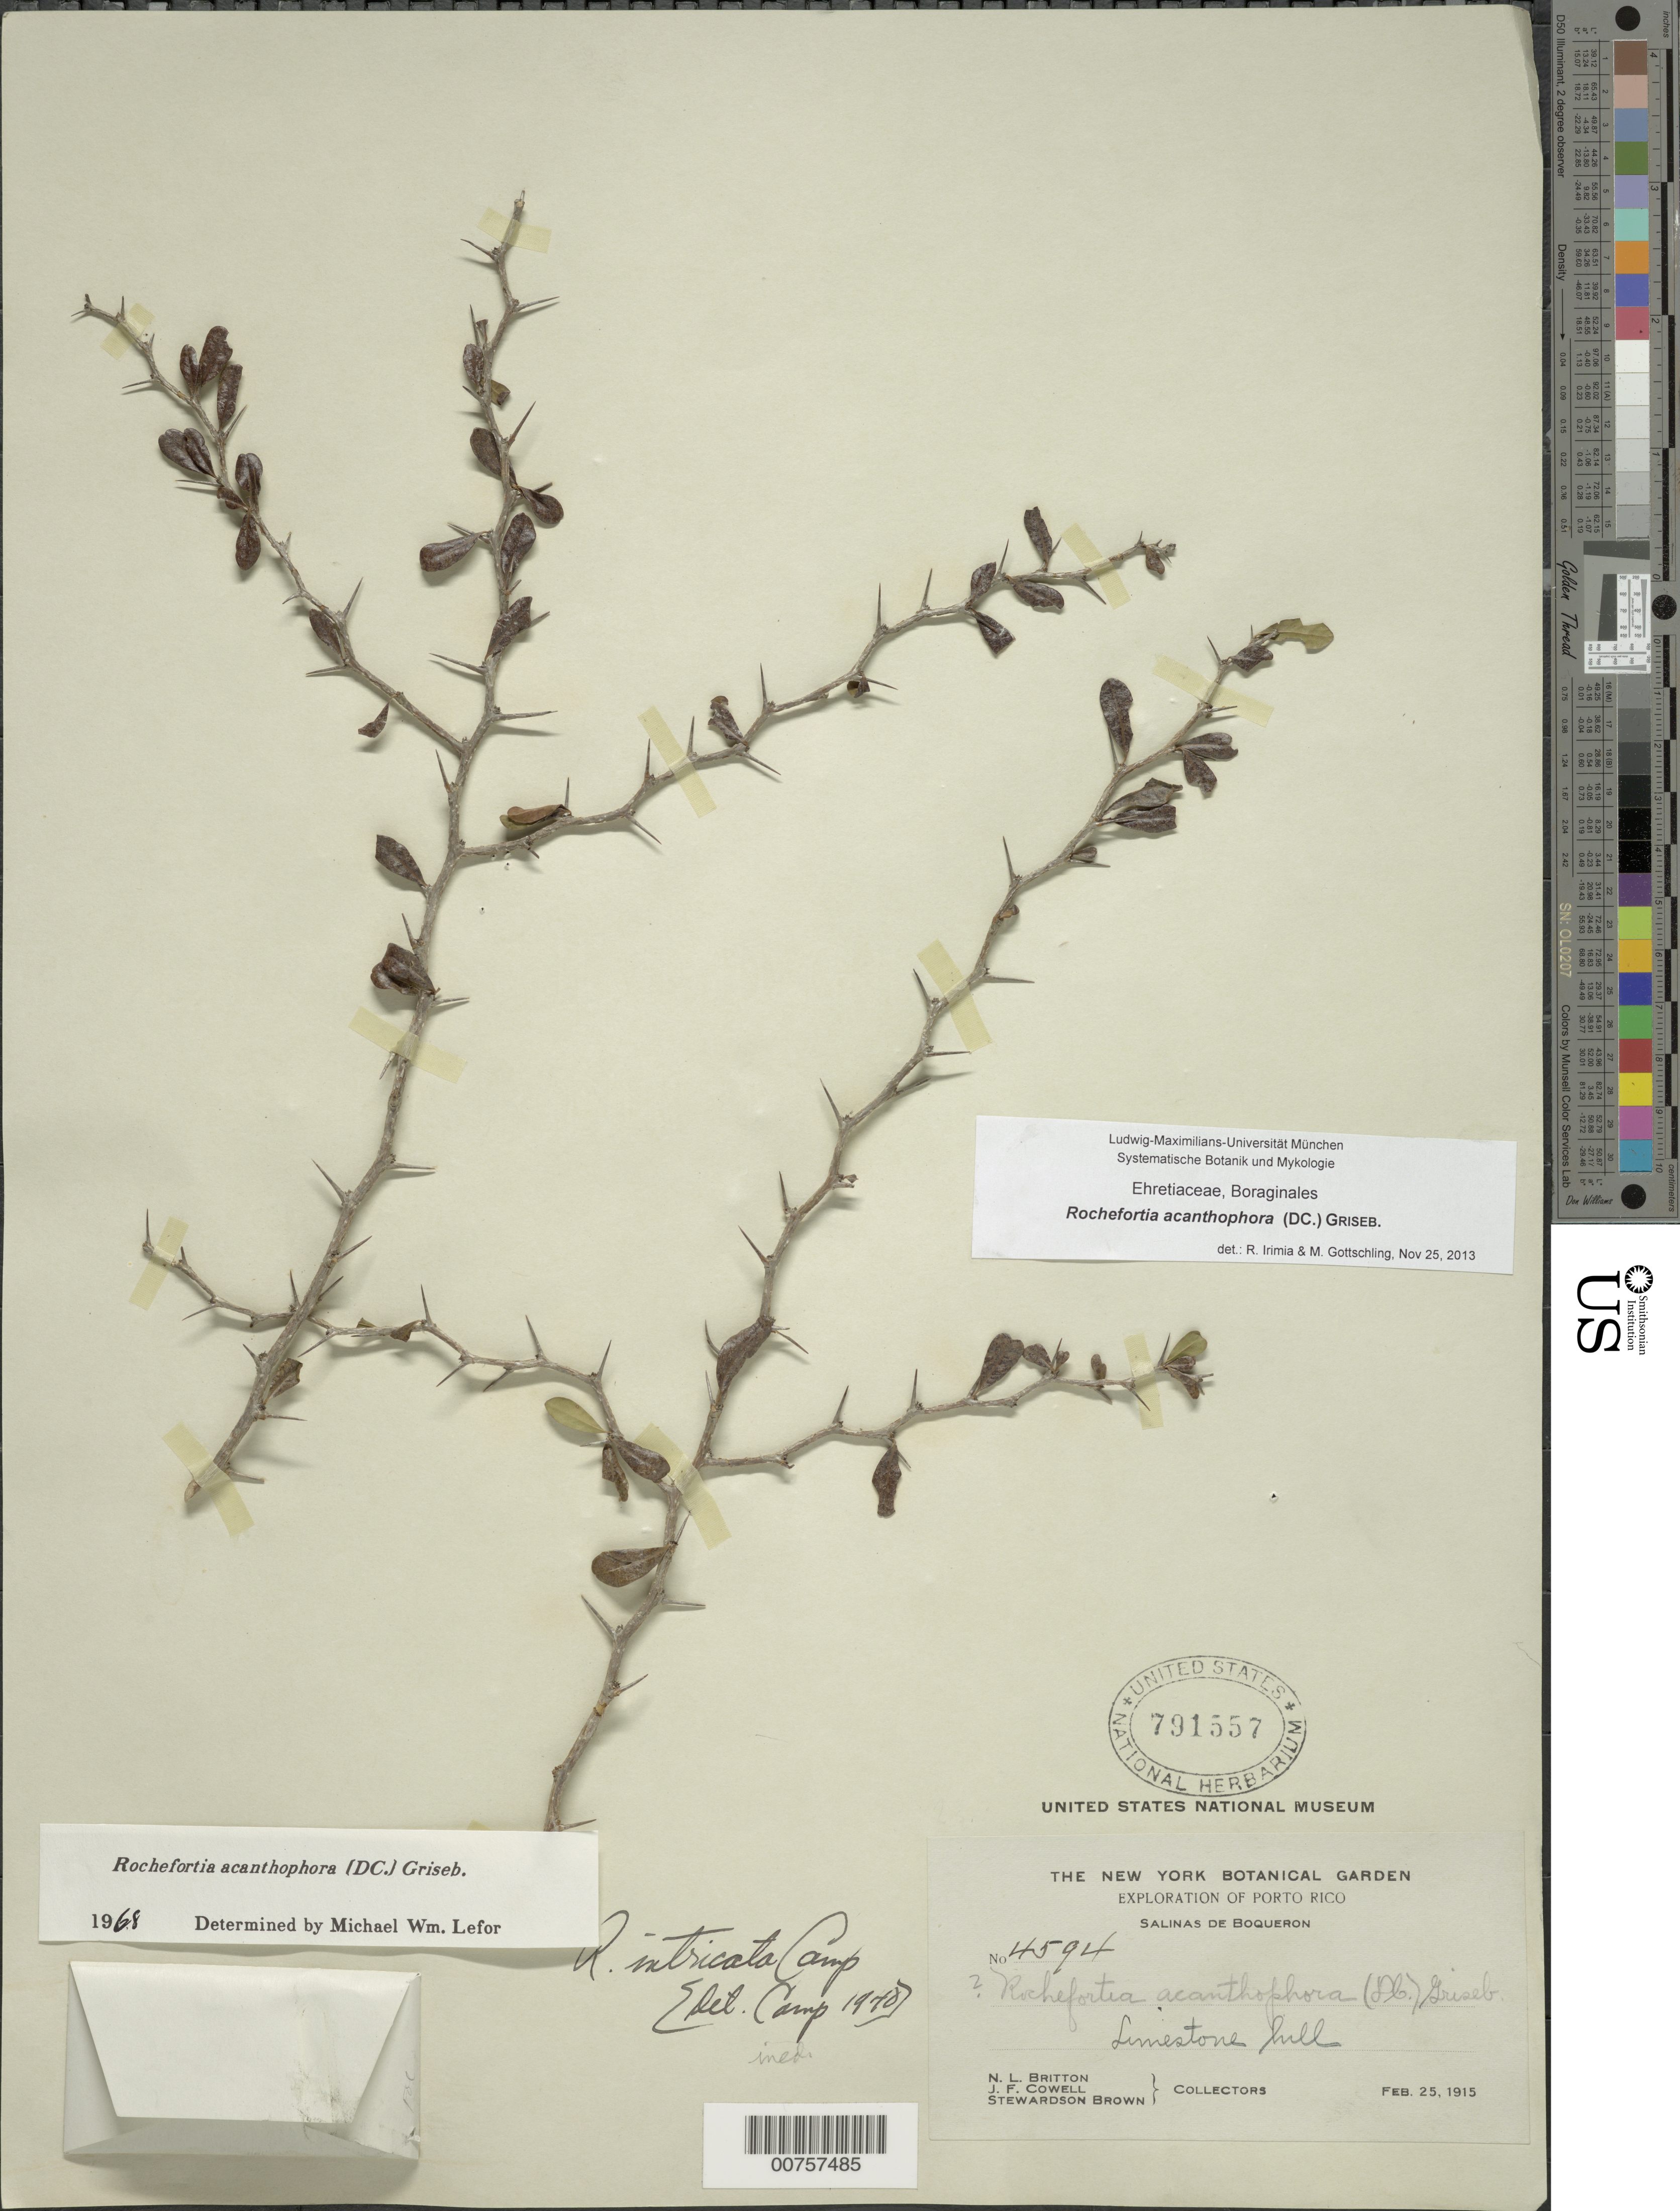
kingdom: Plantae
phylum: Tracheophyta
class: Magnoliopsida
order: Boraginales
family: Ehretiaceae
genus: Rochefortia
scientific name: Rochefortia acanthophora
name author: (DC.) Griseb.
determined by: Irimia, R.; Gottschling, M.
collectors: N. Britton, J. F. Cowell & S. Brown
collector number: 4594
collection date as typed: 25 Feb 1915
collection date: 1915-02-25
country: Puerto Rico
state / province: Cabo Rojo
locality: Salinas de Boqueron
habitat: Limestone hill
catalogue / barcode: US 791557